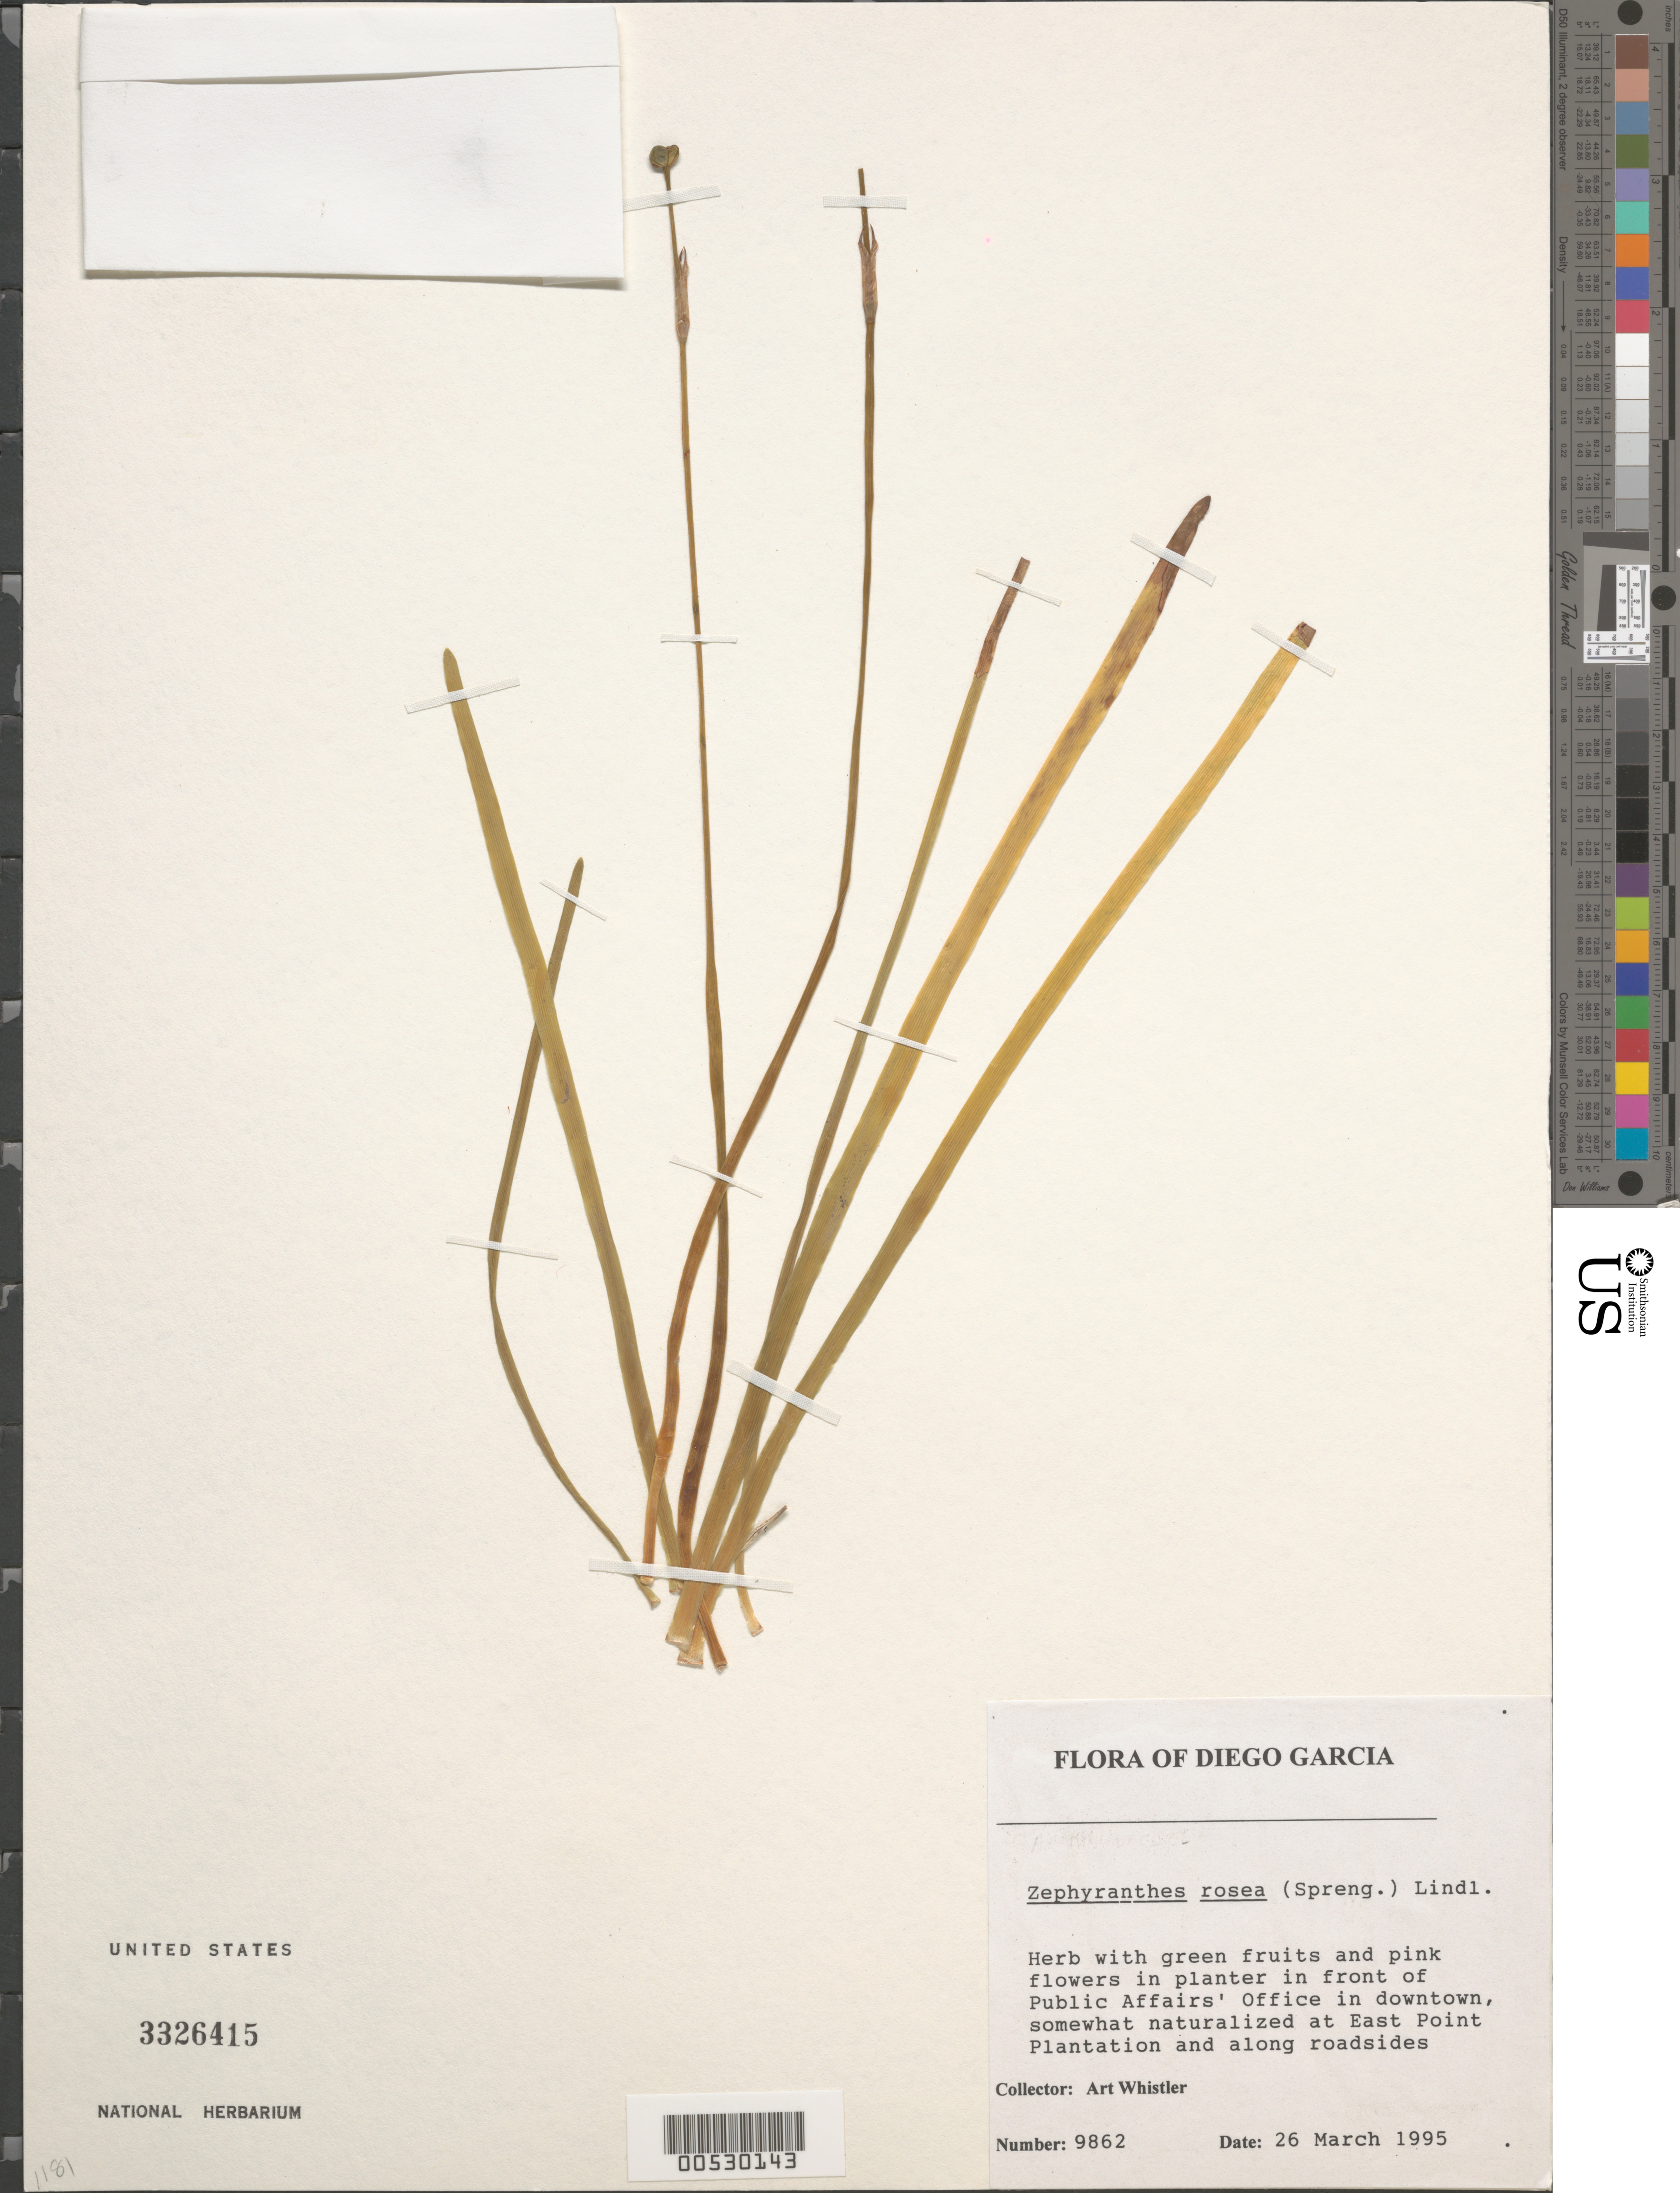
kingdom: Plantae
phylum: Tracheophyta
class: Liliopsida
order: Asparagales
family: Amaryllidaceae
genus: Zephyranthes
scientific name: Zephyranthes rosea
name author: Lindl.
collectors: A. Whistler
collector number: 9862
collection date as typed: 26 Mar 1995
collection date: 1995-03-26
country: British Indian Ocean Territory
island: Diego Garcia Island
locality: Public Affairs Office, East Point Plantation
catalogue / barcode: US 33264153